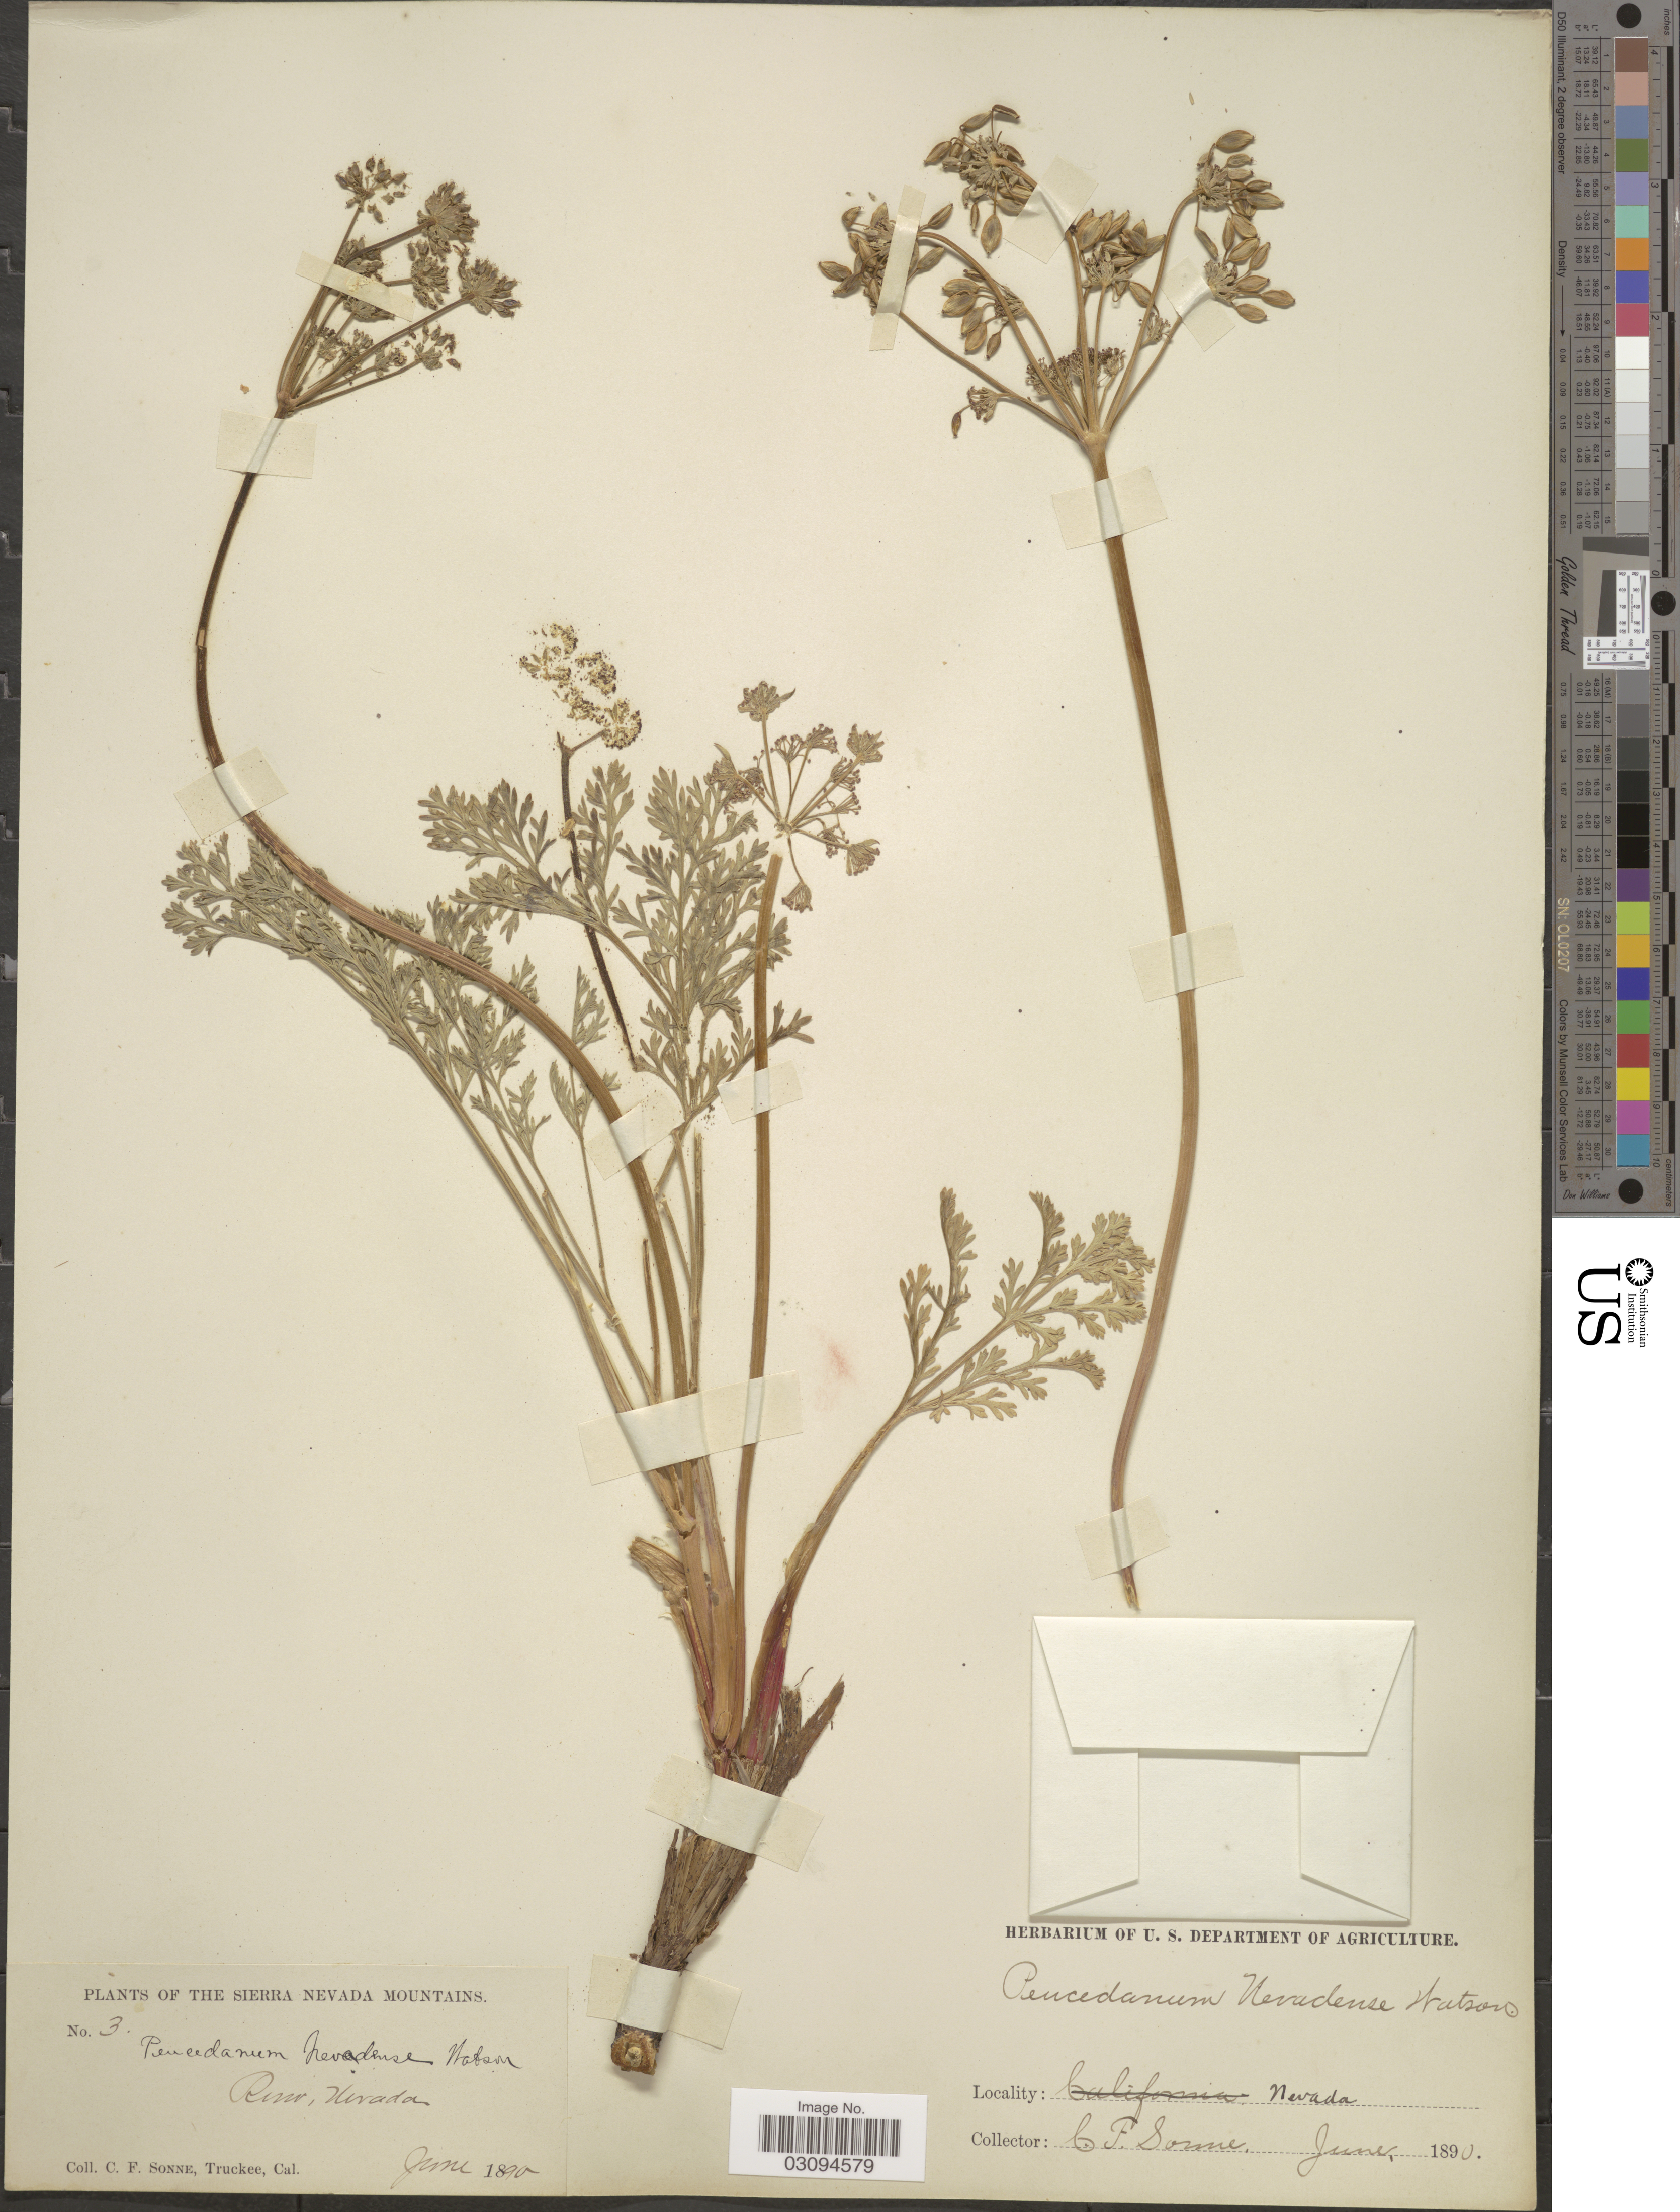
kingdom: Plantae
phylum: Tracheophyta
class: Magnoliopsida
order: Apiales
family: Apiaceae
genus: Lomatium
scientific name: Lomatium nevadense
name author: (S. Watson) J.M. Coult. & Rose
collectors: C. Sonne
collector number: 3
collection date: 1890-06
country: United States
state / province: Nevada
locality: The Sierra Nevada Mountains. Reno.